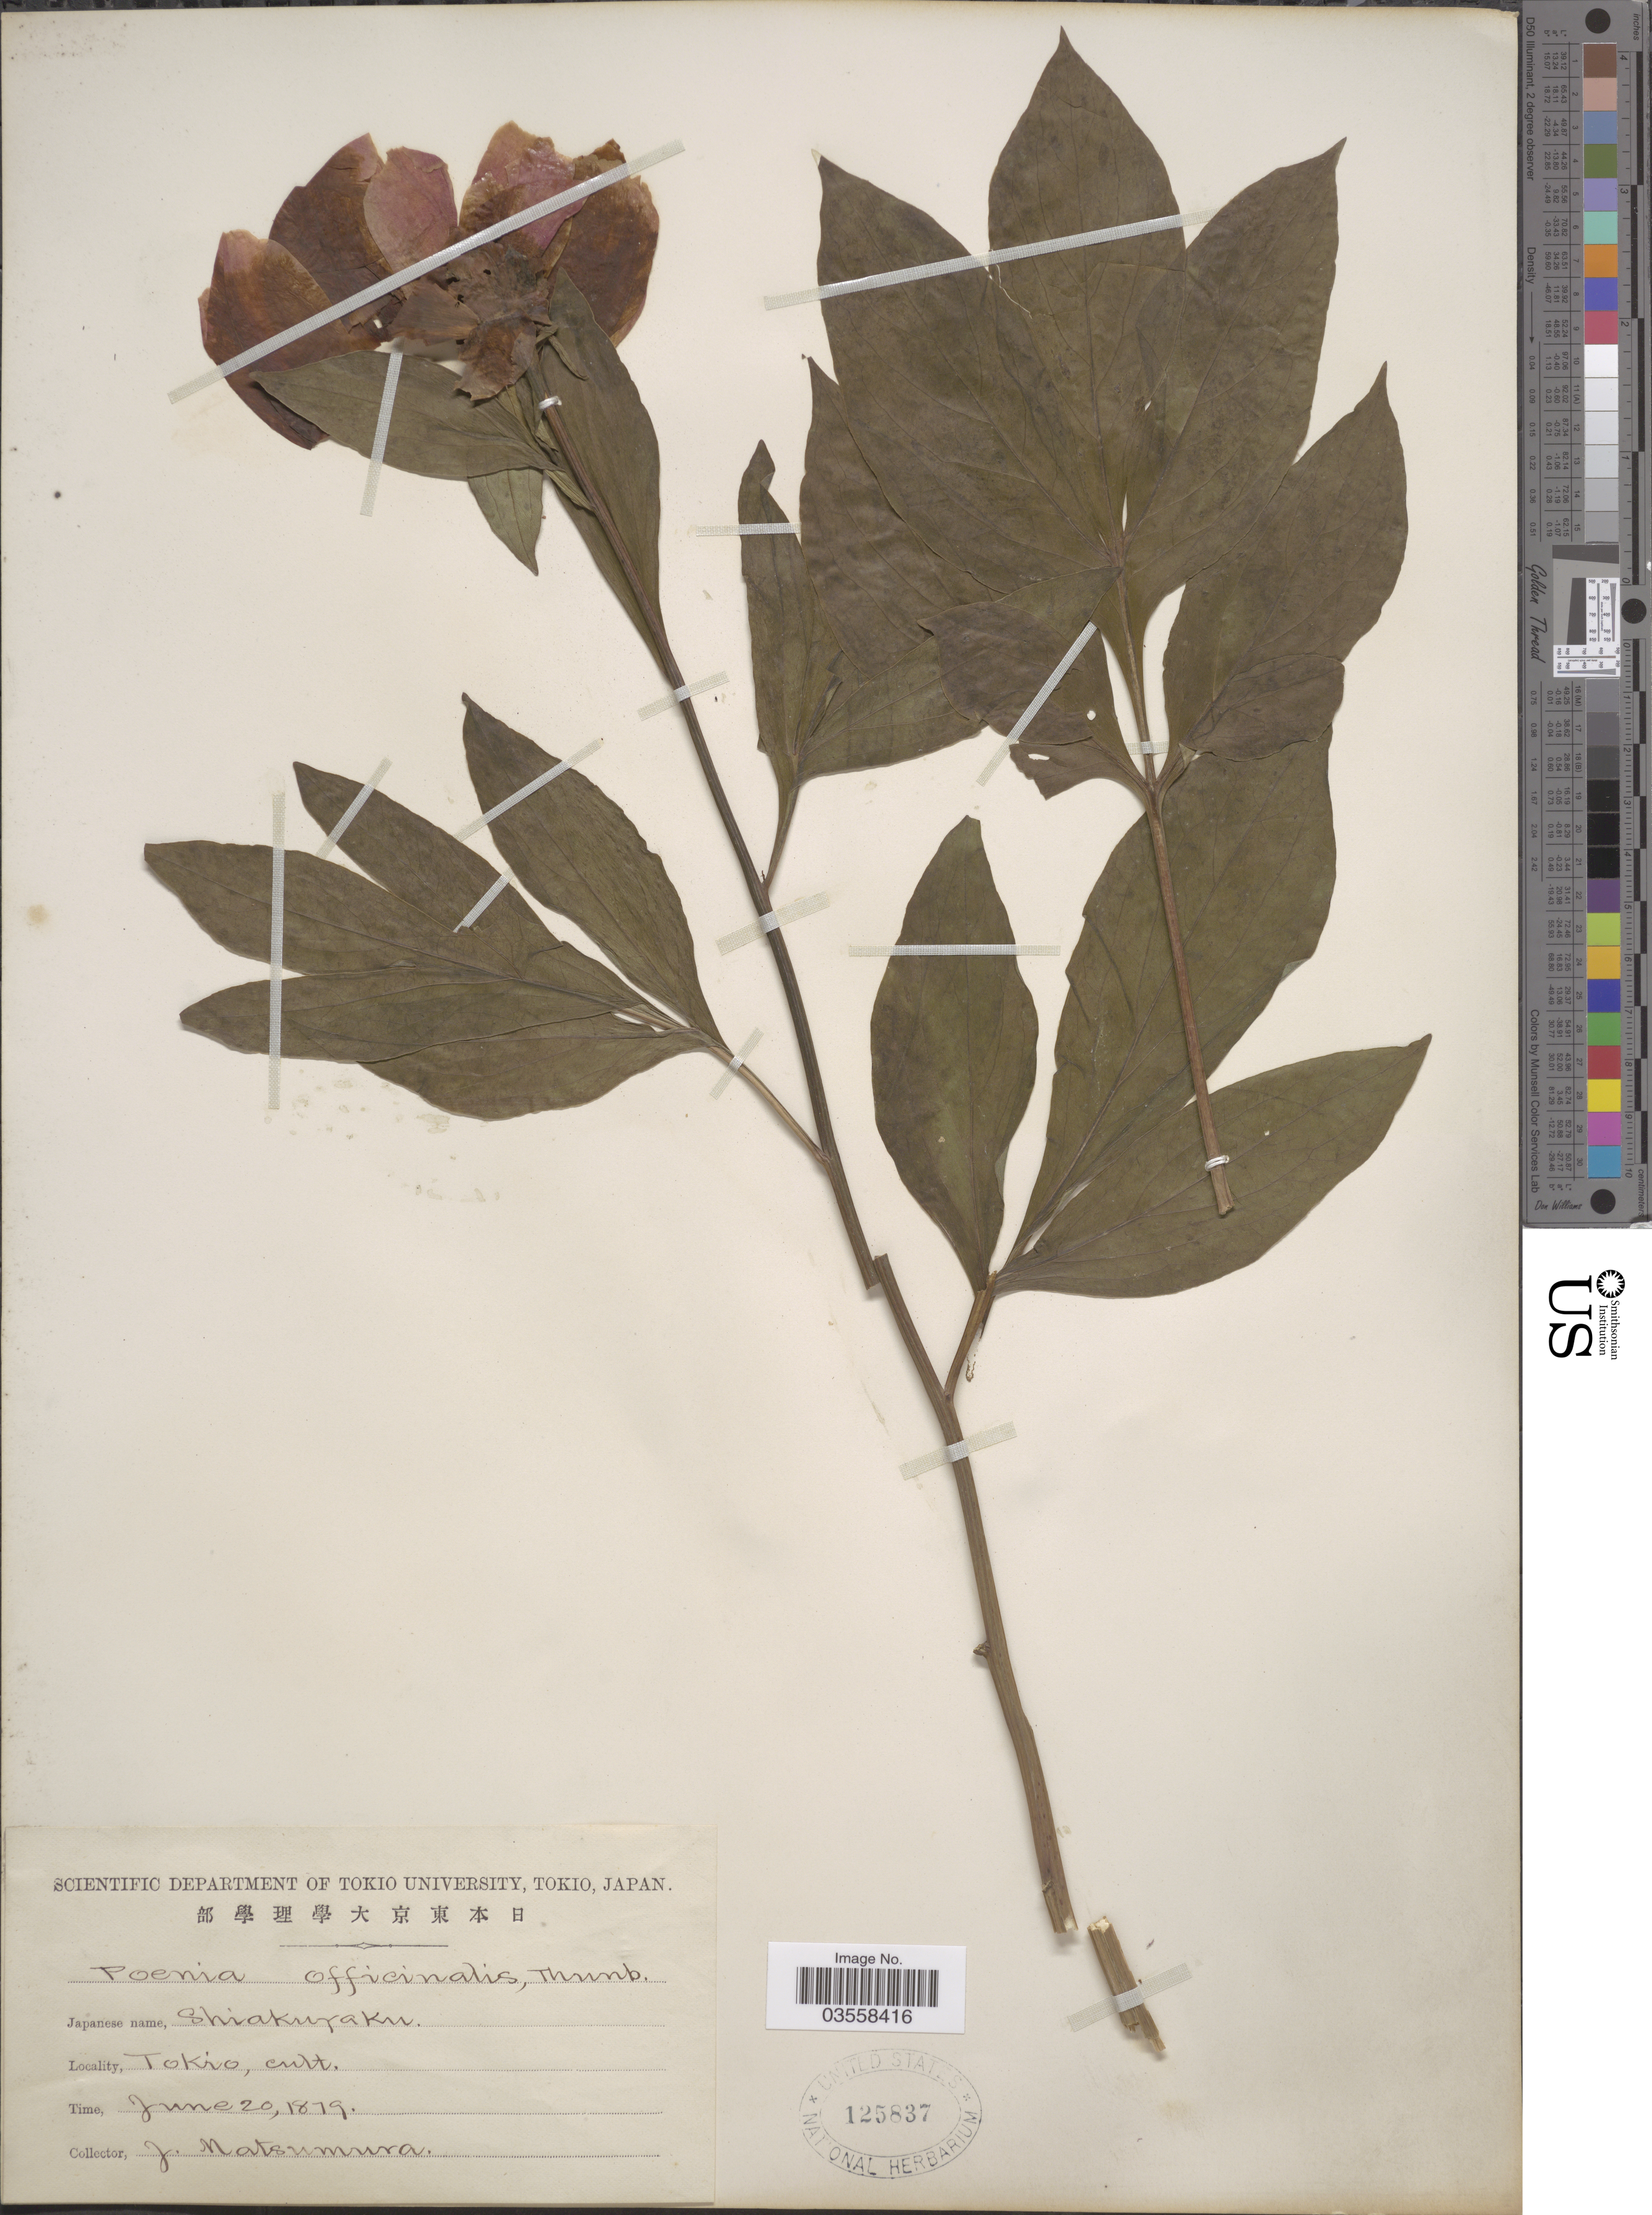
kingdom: Plantae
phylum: Tracheophyta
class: Magnoliopsida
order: Saxifragales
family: Paeoniaceae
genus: Paeonia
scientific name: Paeonia lactiflora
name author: Pall.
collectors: J. Matsumura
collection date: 1879-06-20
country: Japan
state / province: Tokyo, Federal City of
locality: Tokio, cult.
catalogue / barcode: US 125837